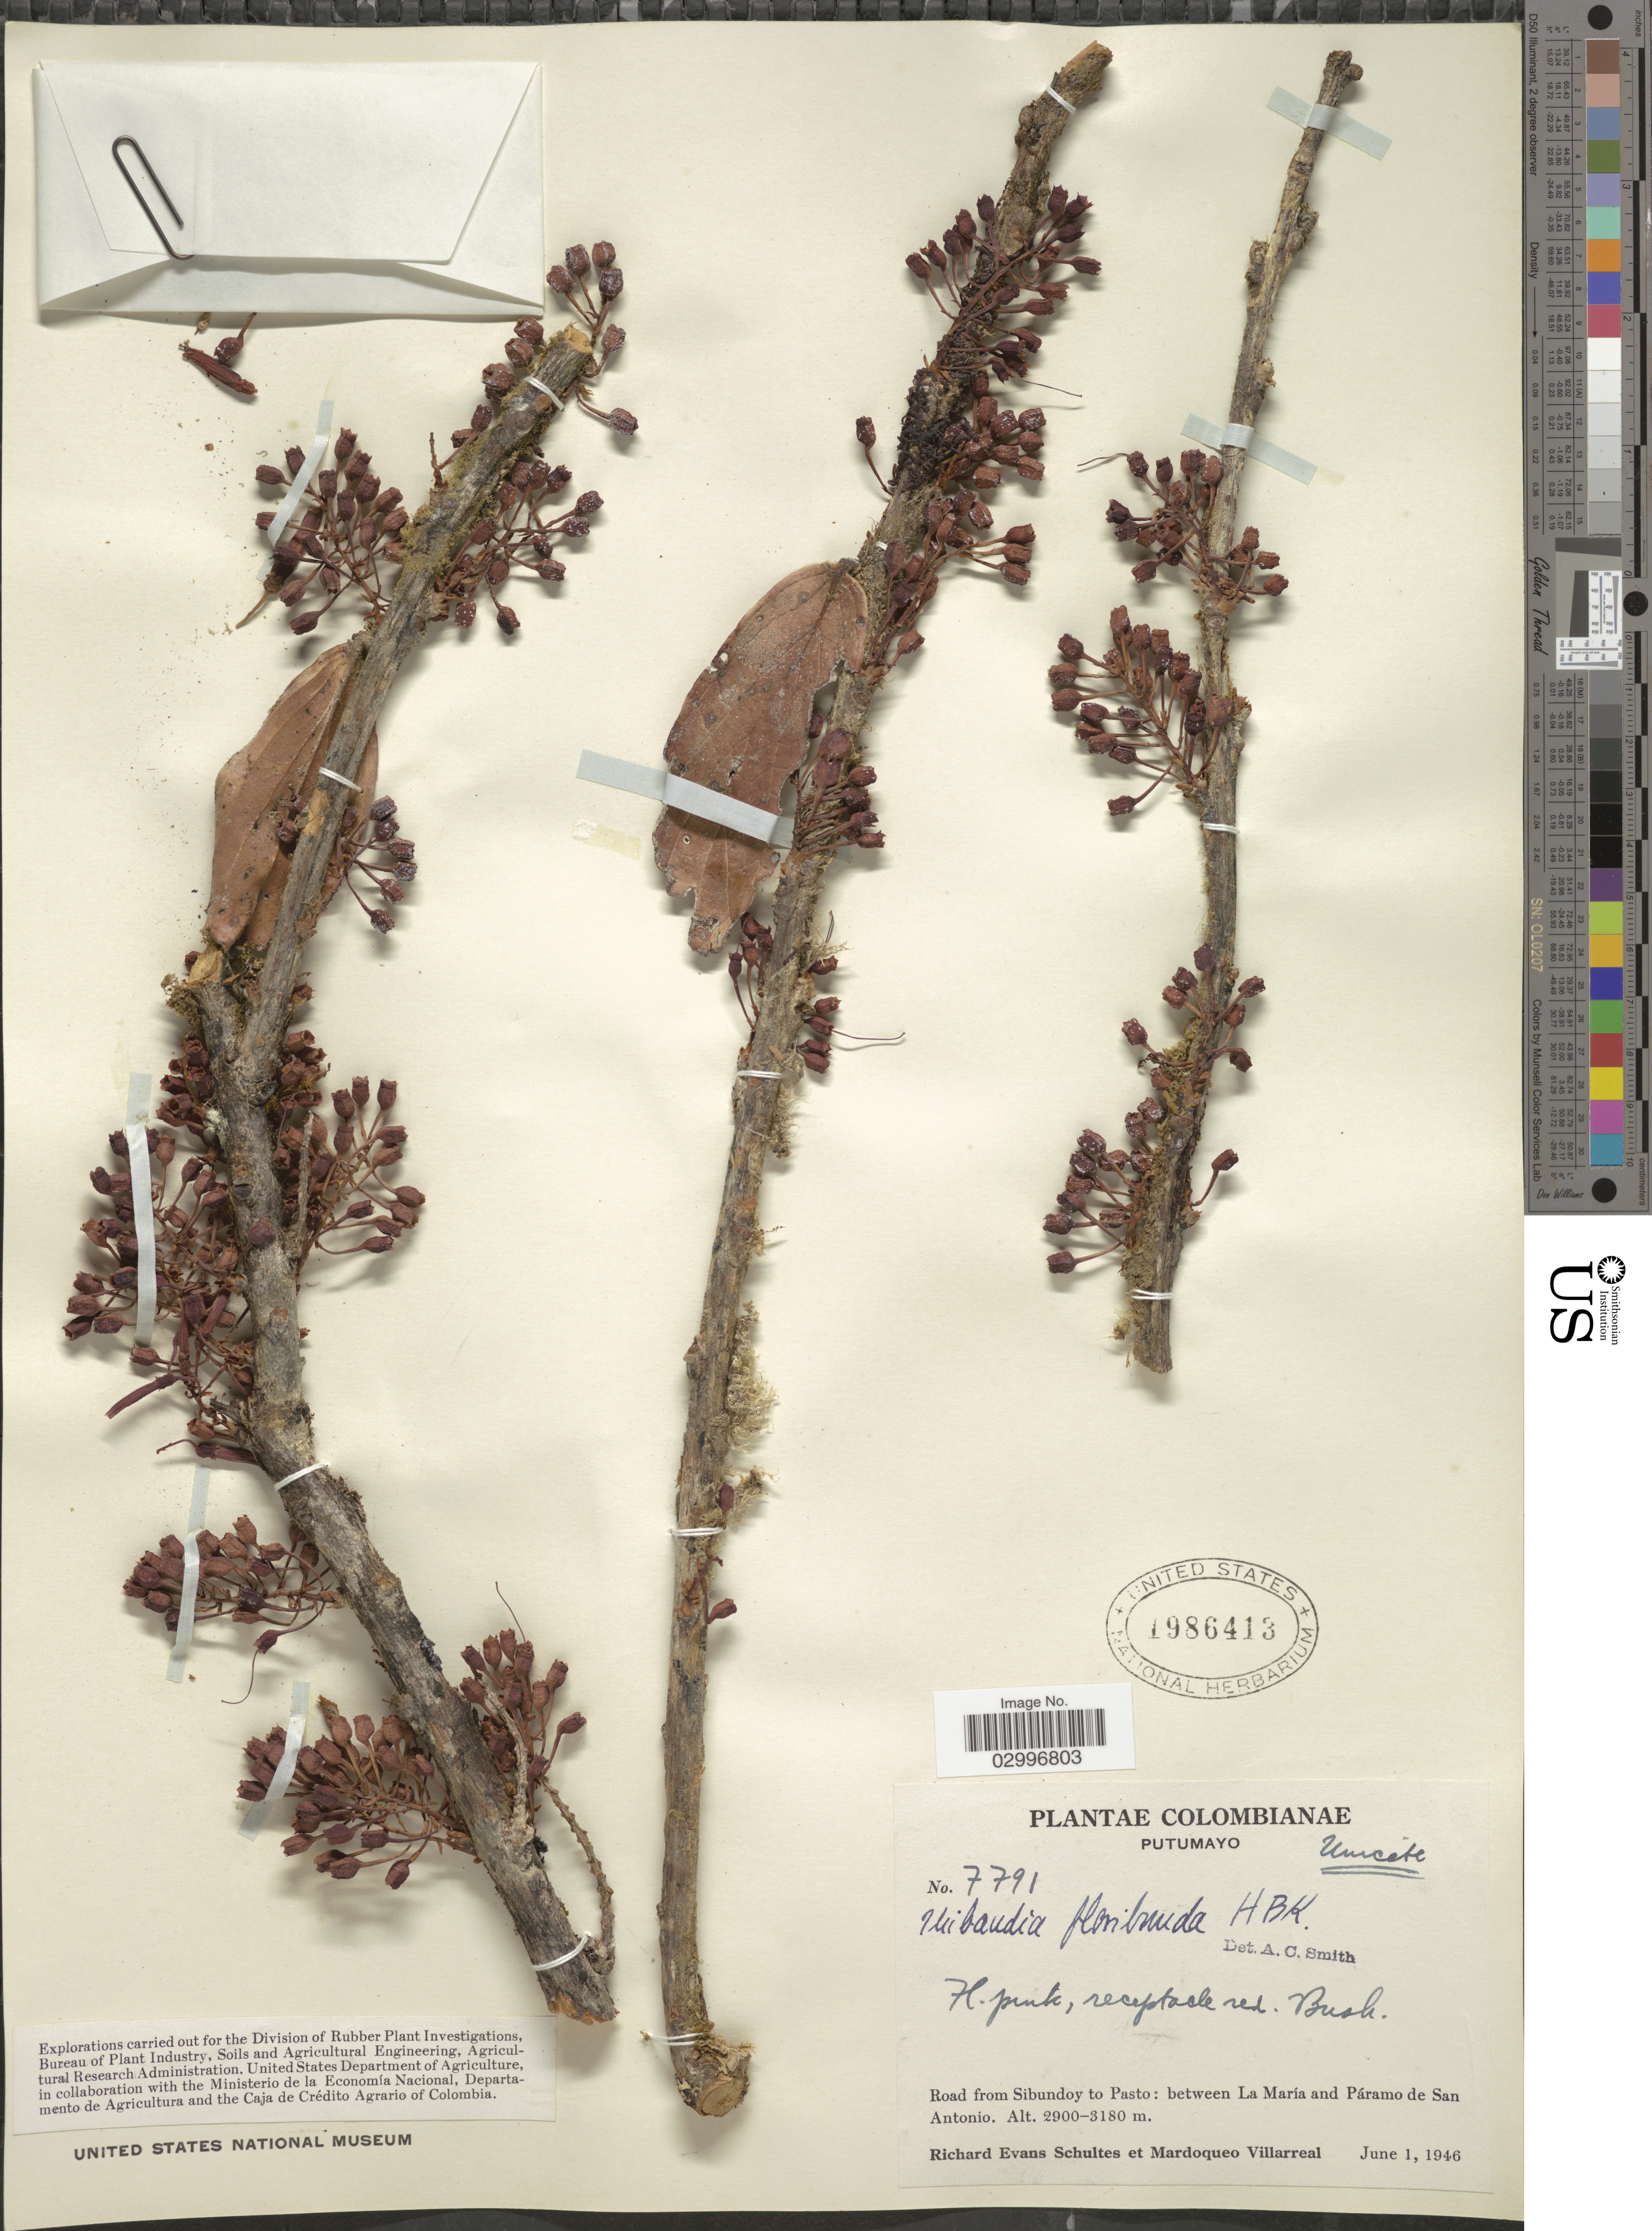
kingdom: Plantae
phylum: Tracheophyta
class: Magnoliopsida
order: Ericales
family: Ericaceae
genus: Thibaudia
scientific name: Thibaudia floribunda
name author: Kunth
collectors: R. E. Schultes & M. Villarreal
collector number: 7791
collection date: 1946-06-01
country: Colombia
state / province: Putumayo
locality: Road from Sibundoy to Pasto: between La María and Páramo de San Antonio.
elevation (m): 2900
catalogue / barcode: US 1986413